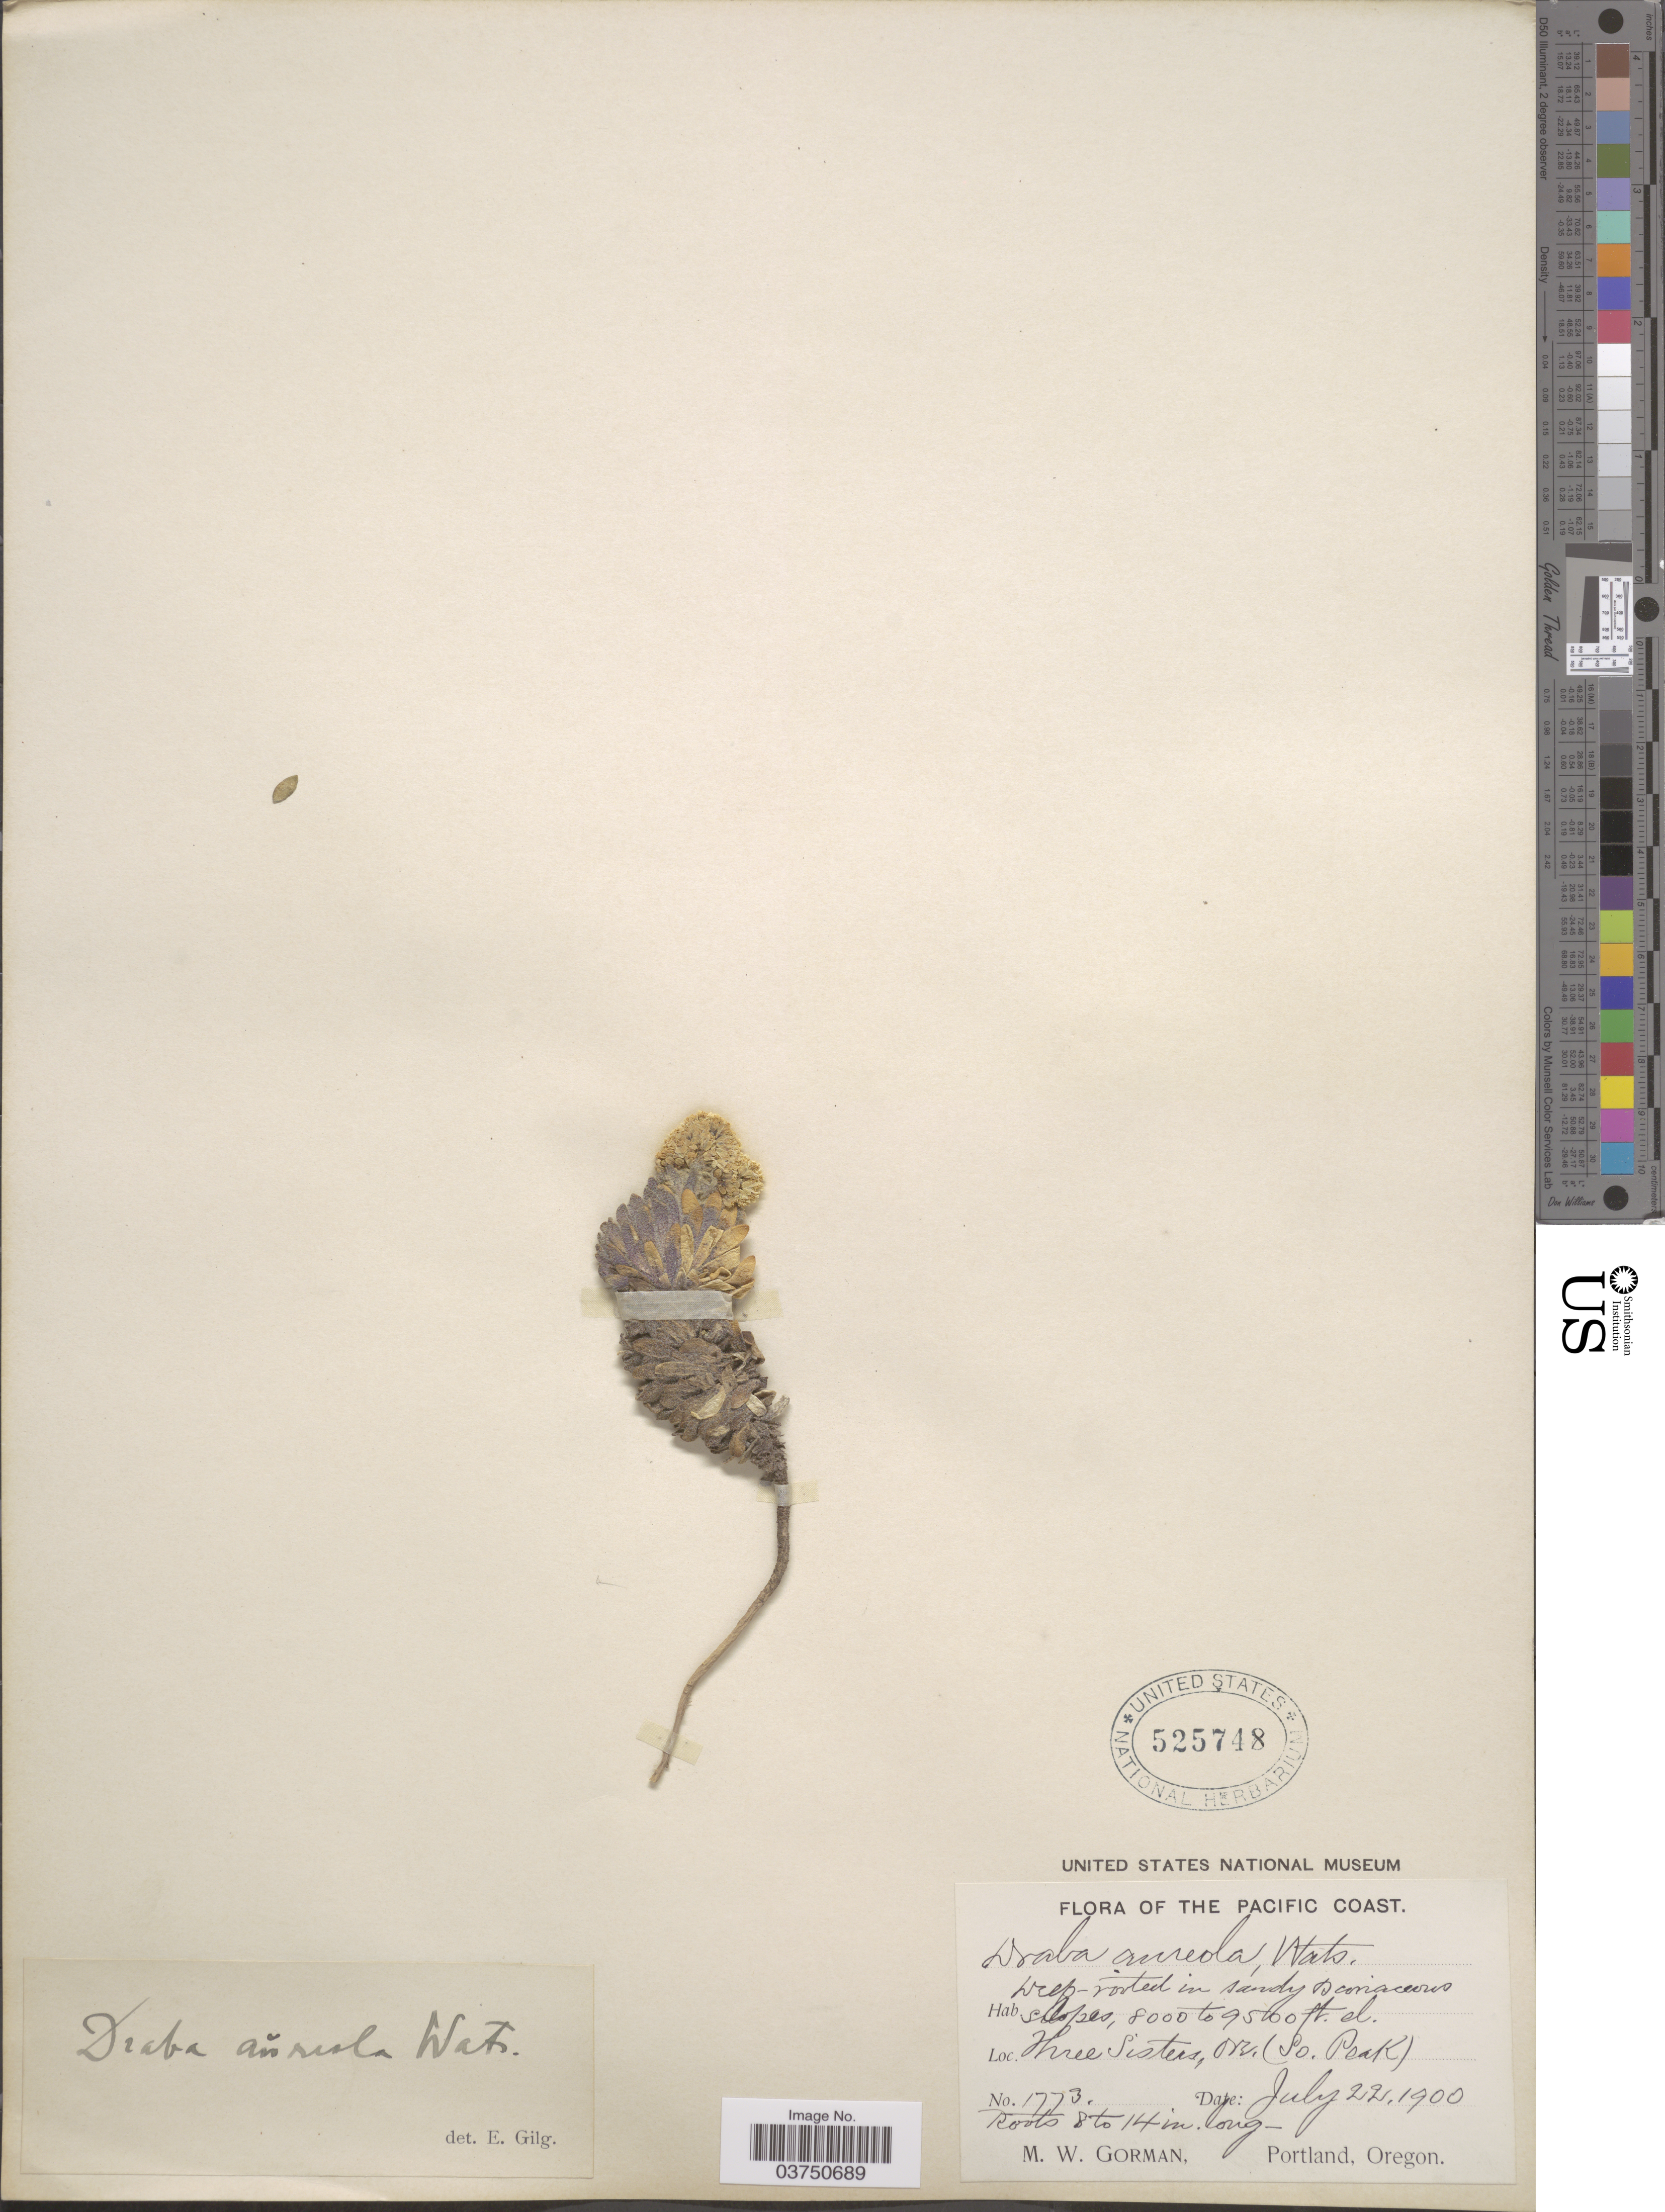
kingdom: Plantae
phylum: Tracheophyta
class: Magnoliopsida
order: Brassicales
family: Brassicaceae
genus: Draba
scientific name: Draba aureola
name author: S. Watson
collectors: M. W. Gorman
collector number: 1773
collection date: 1900-07-22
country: United States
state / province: Oregon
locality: The Pacific Coast. Three Sisters, (So. Peak).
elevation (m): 2438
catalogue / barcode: US 525748